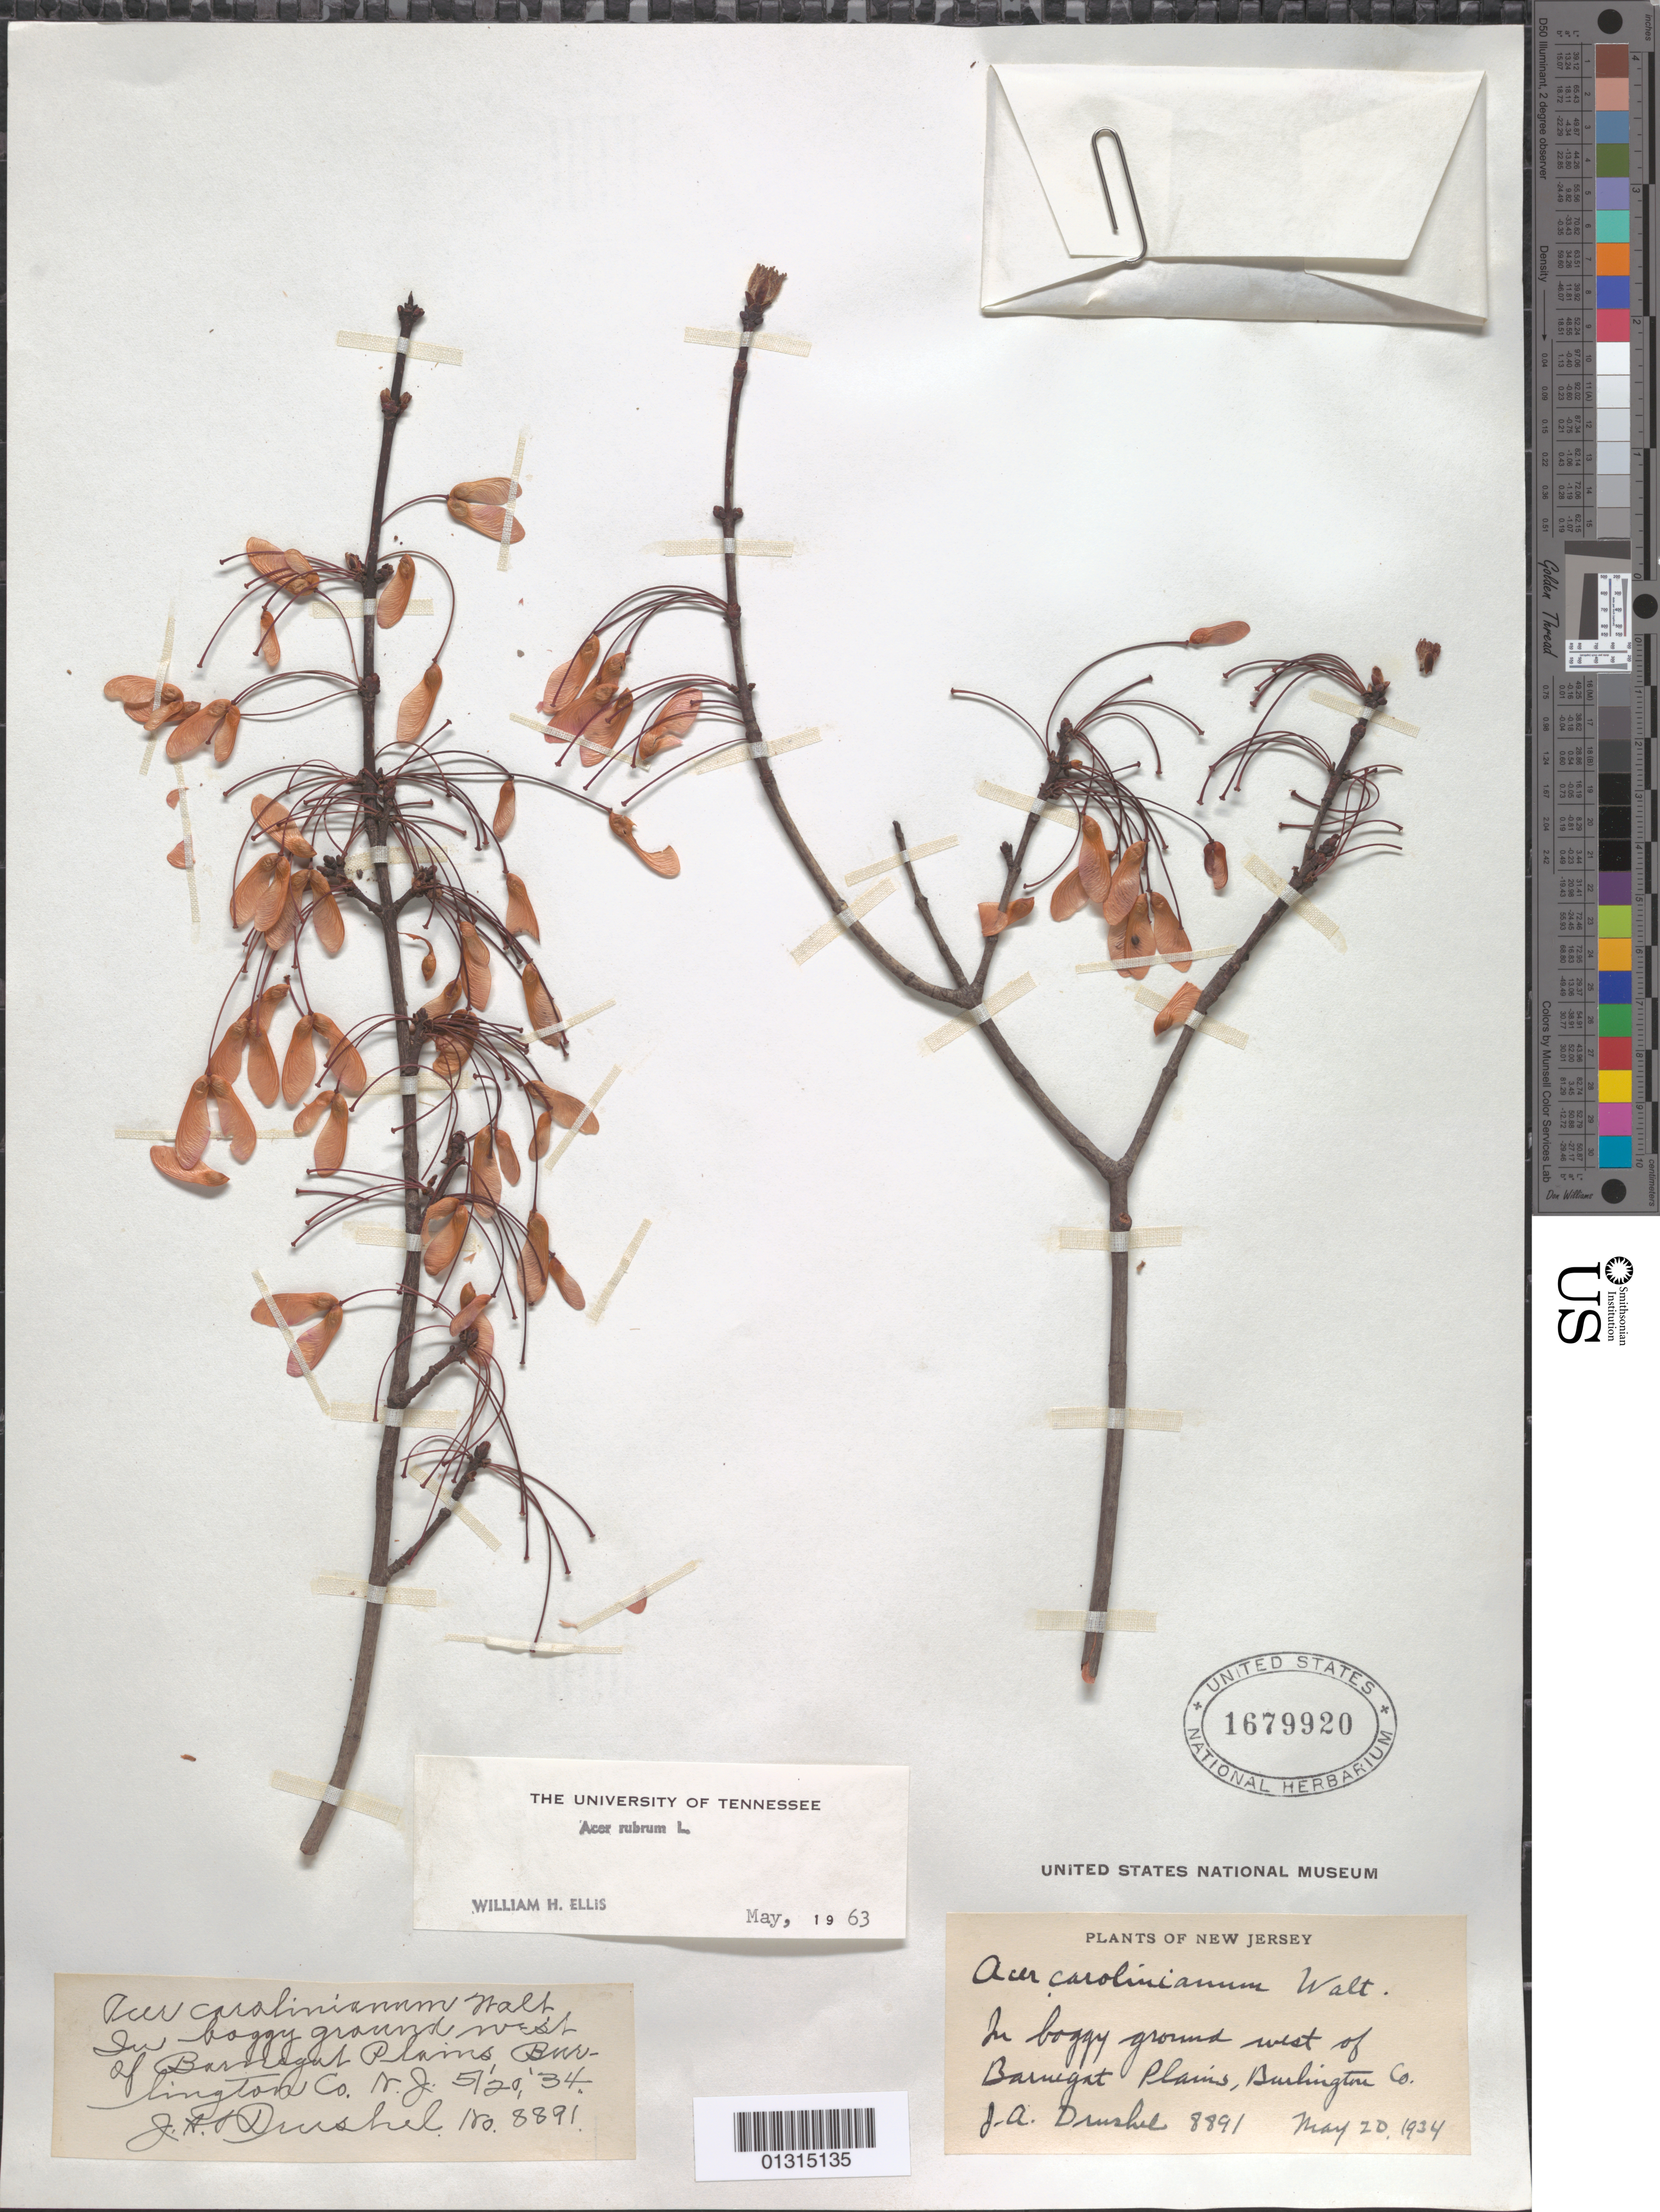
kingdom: Plantae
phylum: Tracheophyta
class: Magnoliopsida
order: Sapindales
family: Sapindaceae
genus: Acer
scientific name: Acer rubrum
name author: L.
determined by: Ellis, W. H.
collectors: J. A. Drushel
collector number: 8891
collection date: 1834-05-20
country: United States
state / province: New Jersey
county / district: Burlington County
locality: Burlington County, west of Barnegat Plains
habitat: In boggy ground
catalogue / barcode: US 1679920